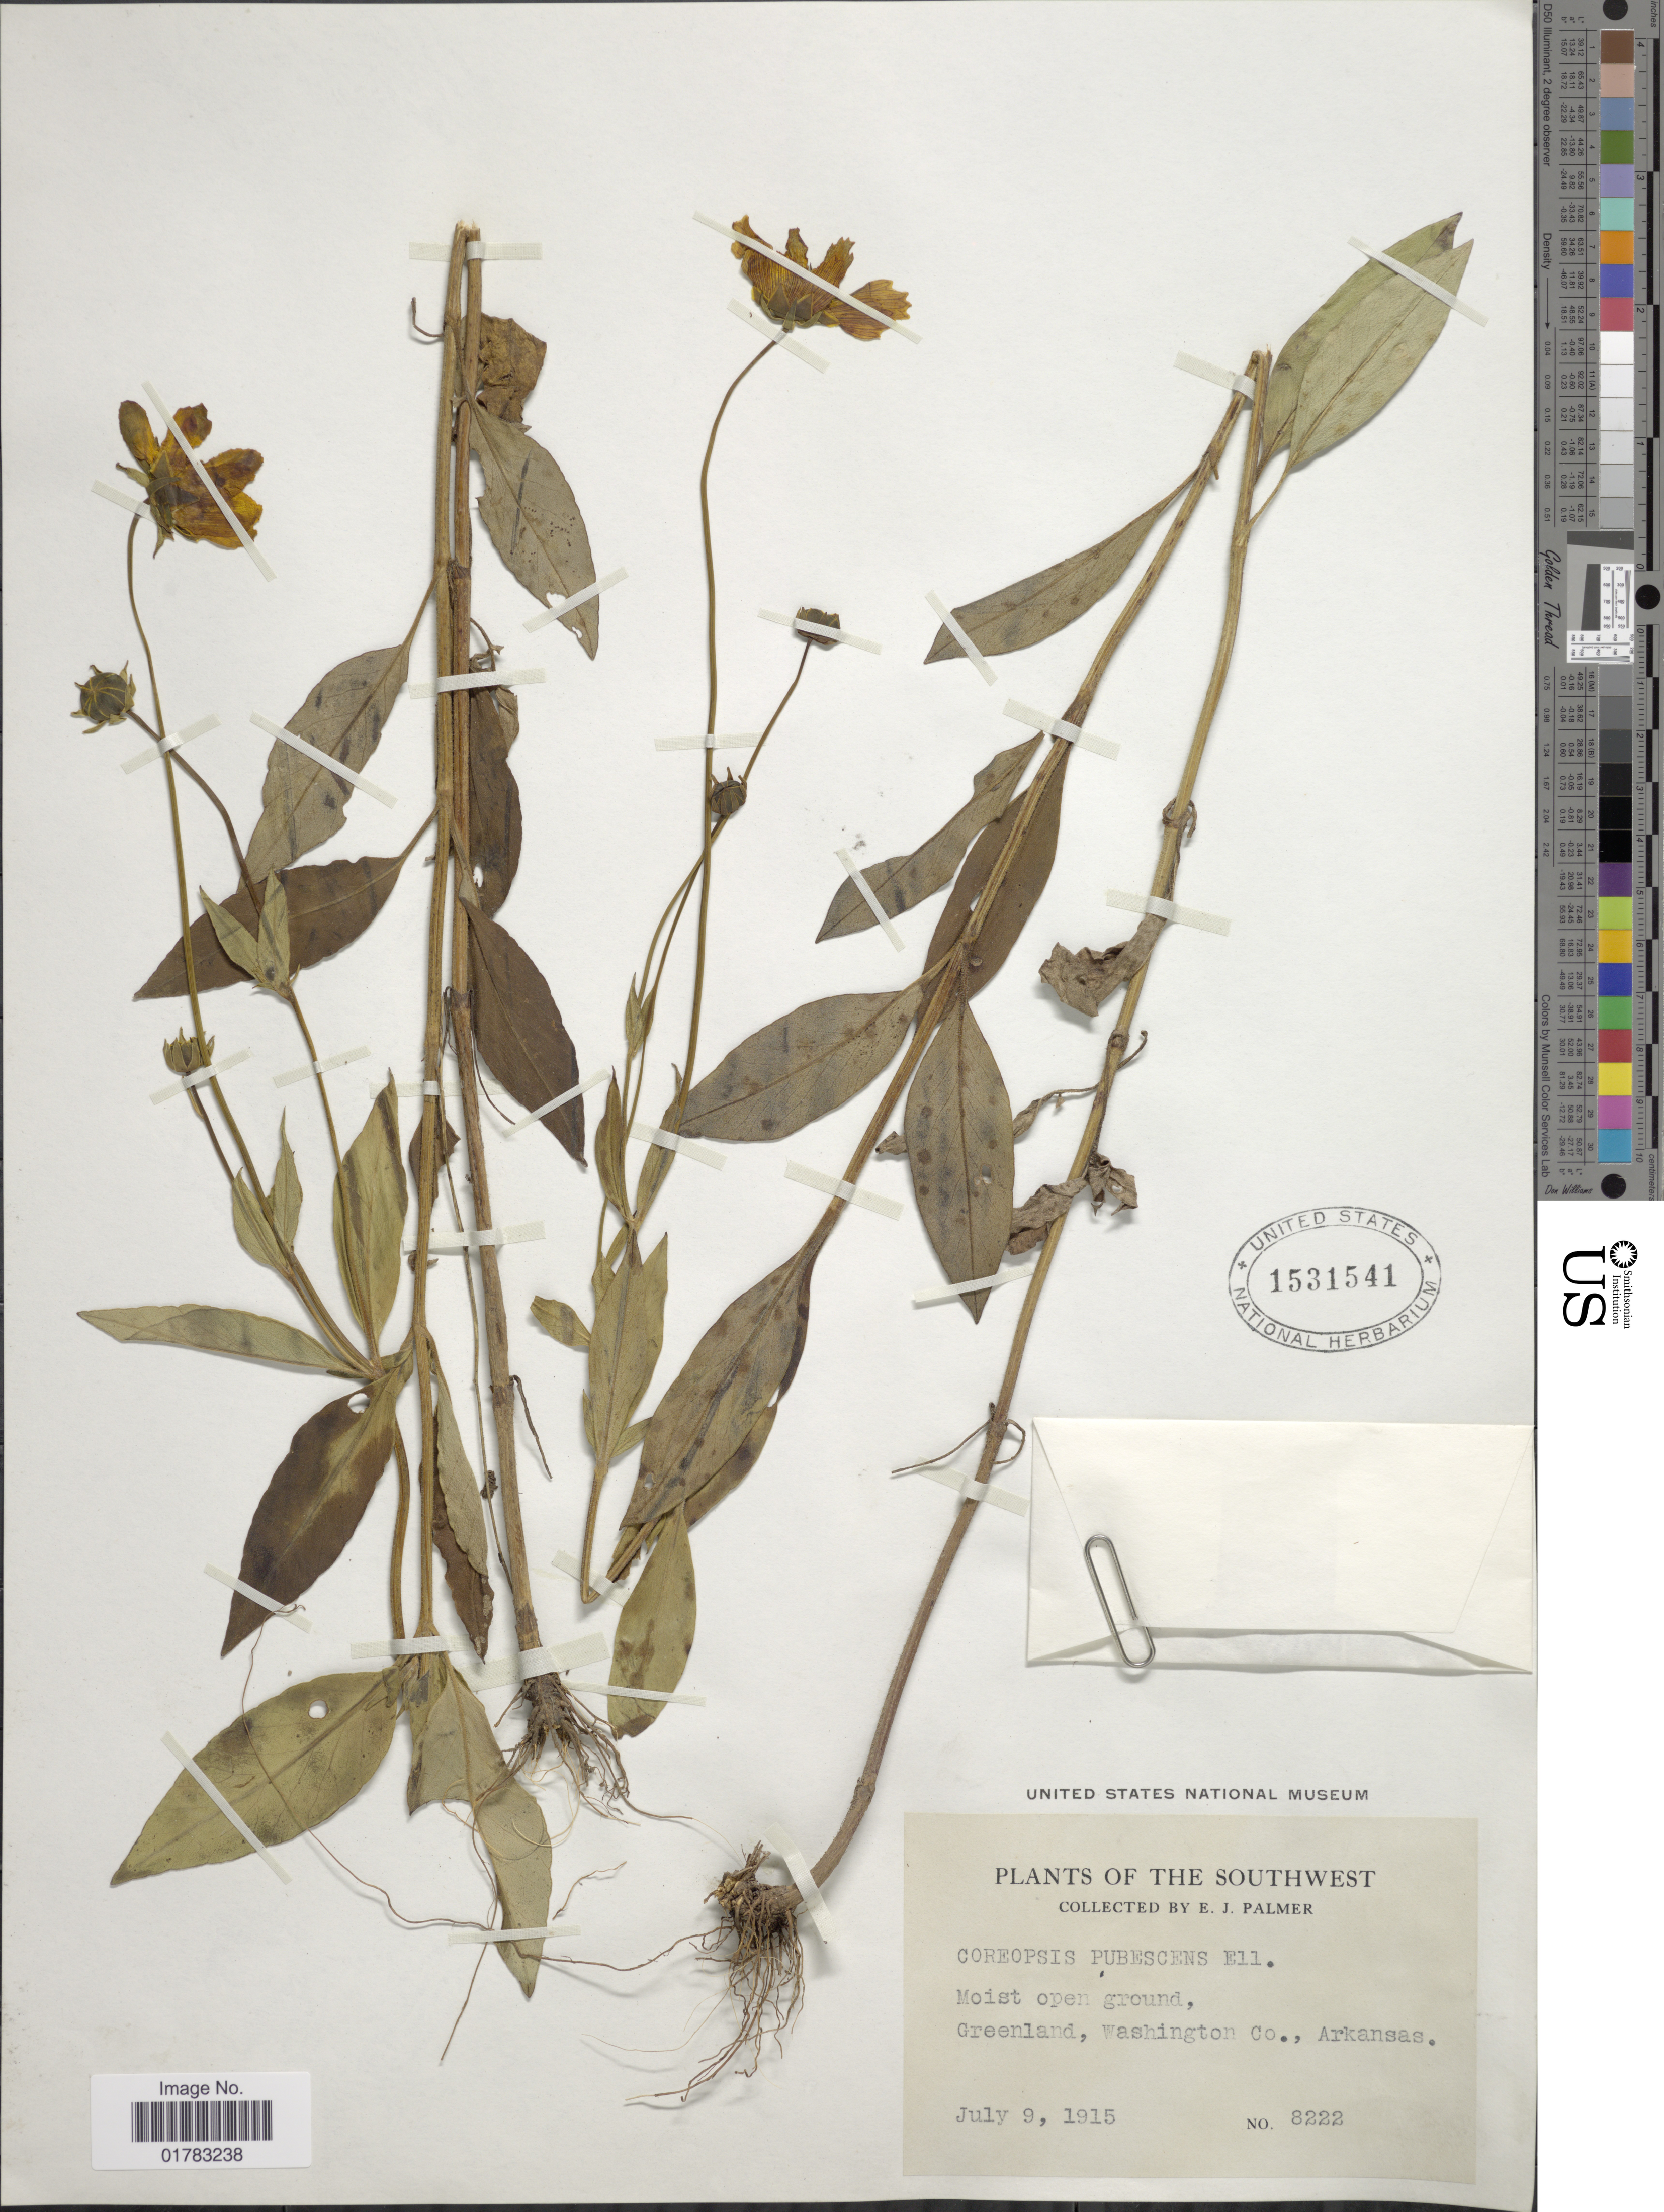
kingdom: Plantae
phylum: Tracheophyta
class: Magnoliopsida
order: Asterales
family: Asteraceae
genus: Coreopsis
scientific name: Coreopsis pubescens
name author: Elliott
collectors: E. J. Palmer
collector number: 8222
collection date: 1915-07-09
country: United States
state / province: Arkansas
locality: Southwest, moist open ground, Greenland, Washington Co.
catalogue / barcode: US 1531541